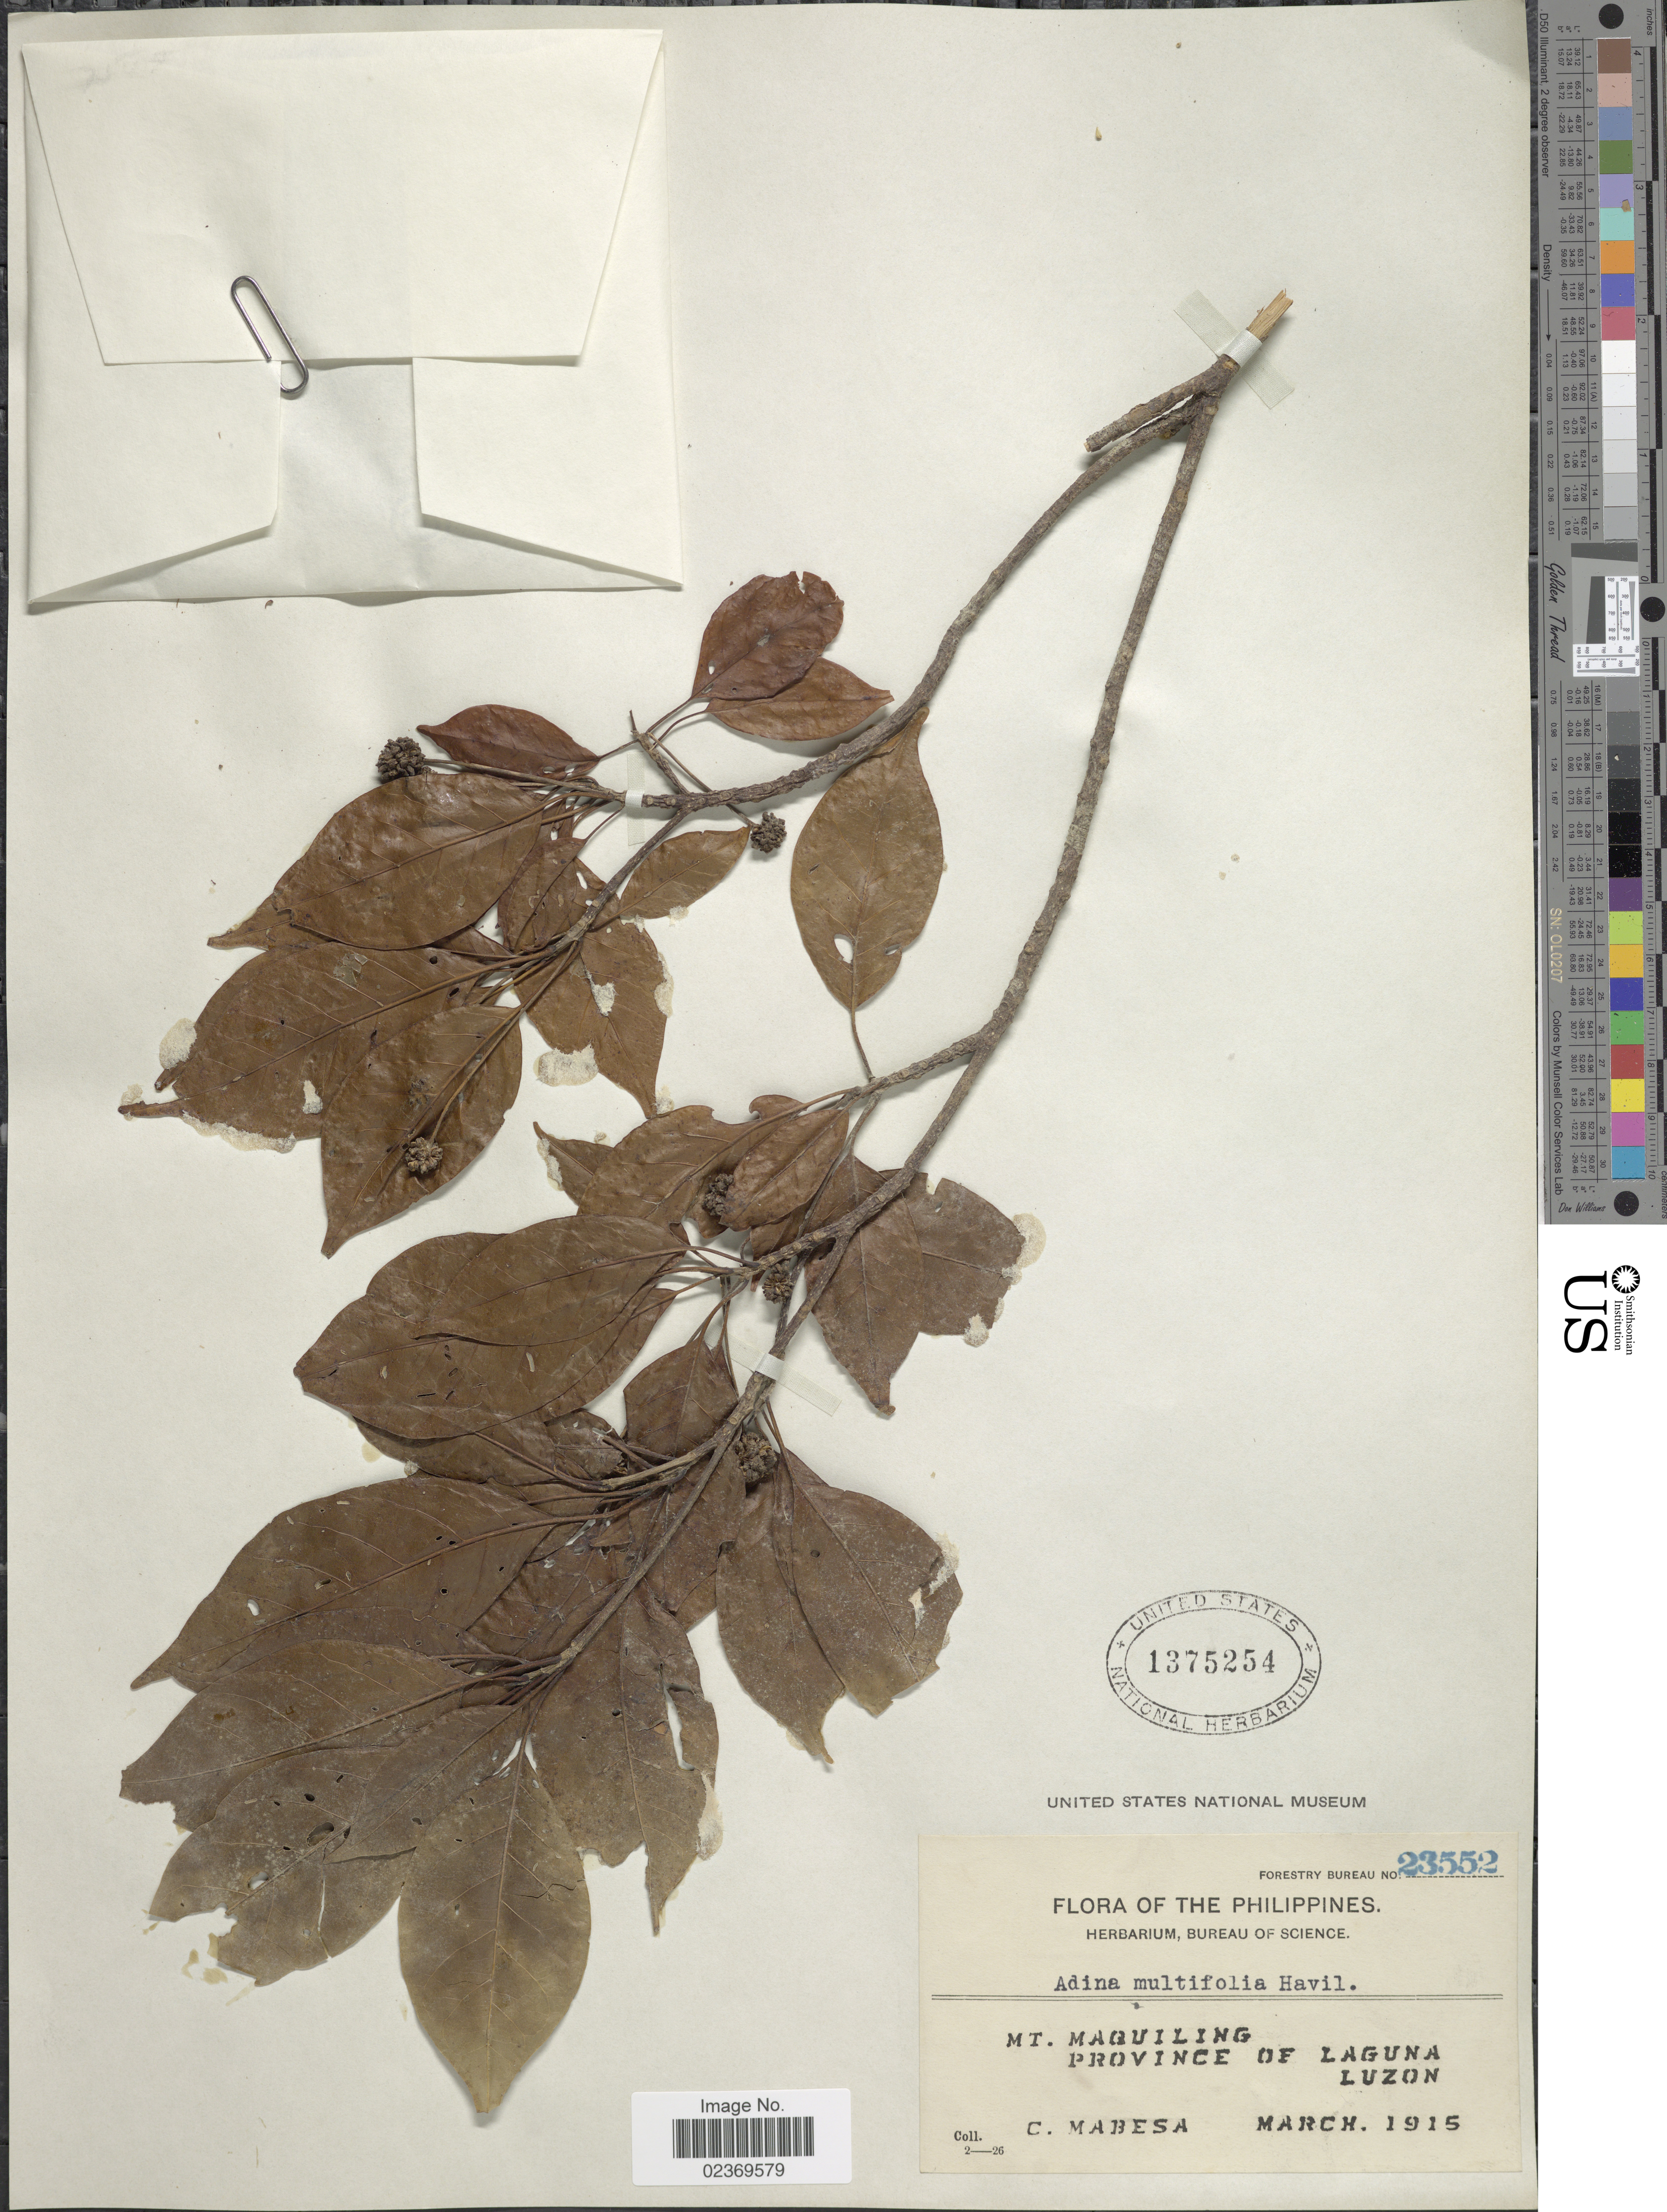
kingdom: Plantae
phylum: Tracheophyta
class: Magnoliopsida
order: Gentianales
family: Rubiaceae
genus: Adina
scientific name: Adina multifolia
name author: Havil.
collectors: C. Mabesa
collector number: Forestry Bureau 23552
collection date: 1915-03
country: Philippines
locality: Mt. Maquiling, Province of Laguna, Luzon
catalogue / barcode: US 1375254